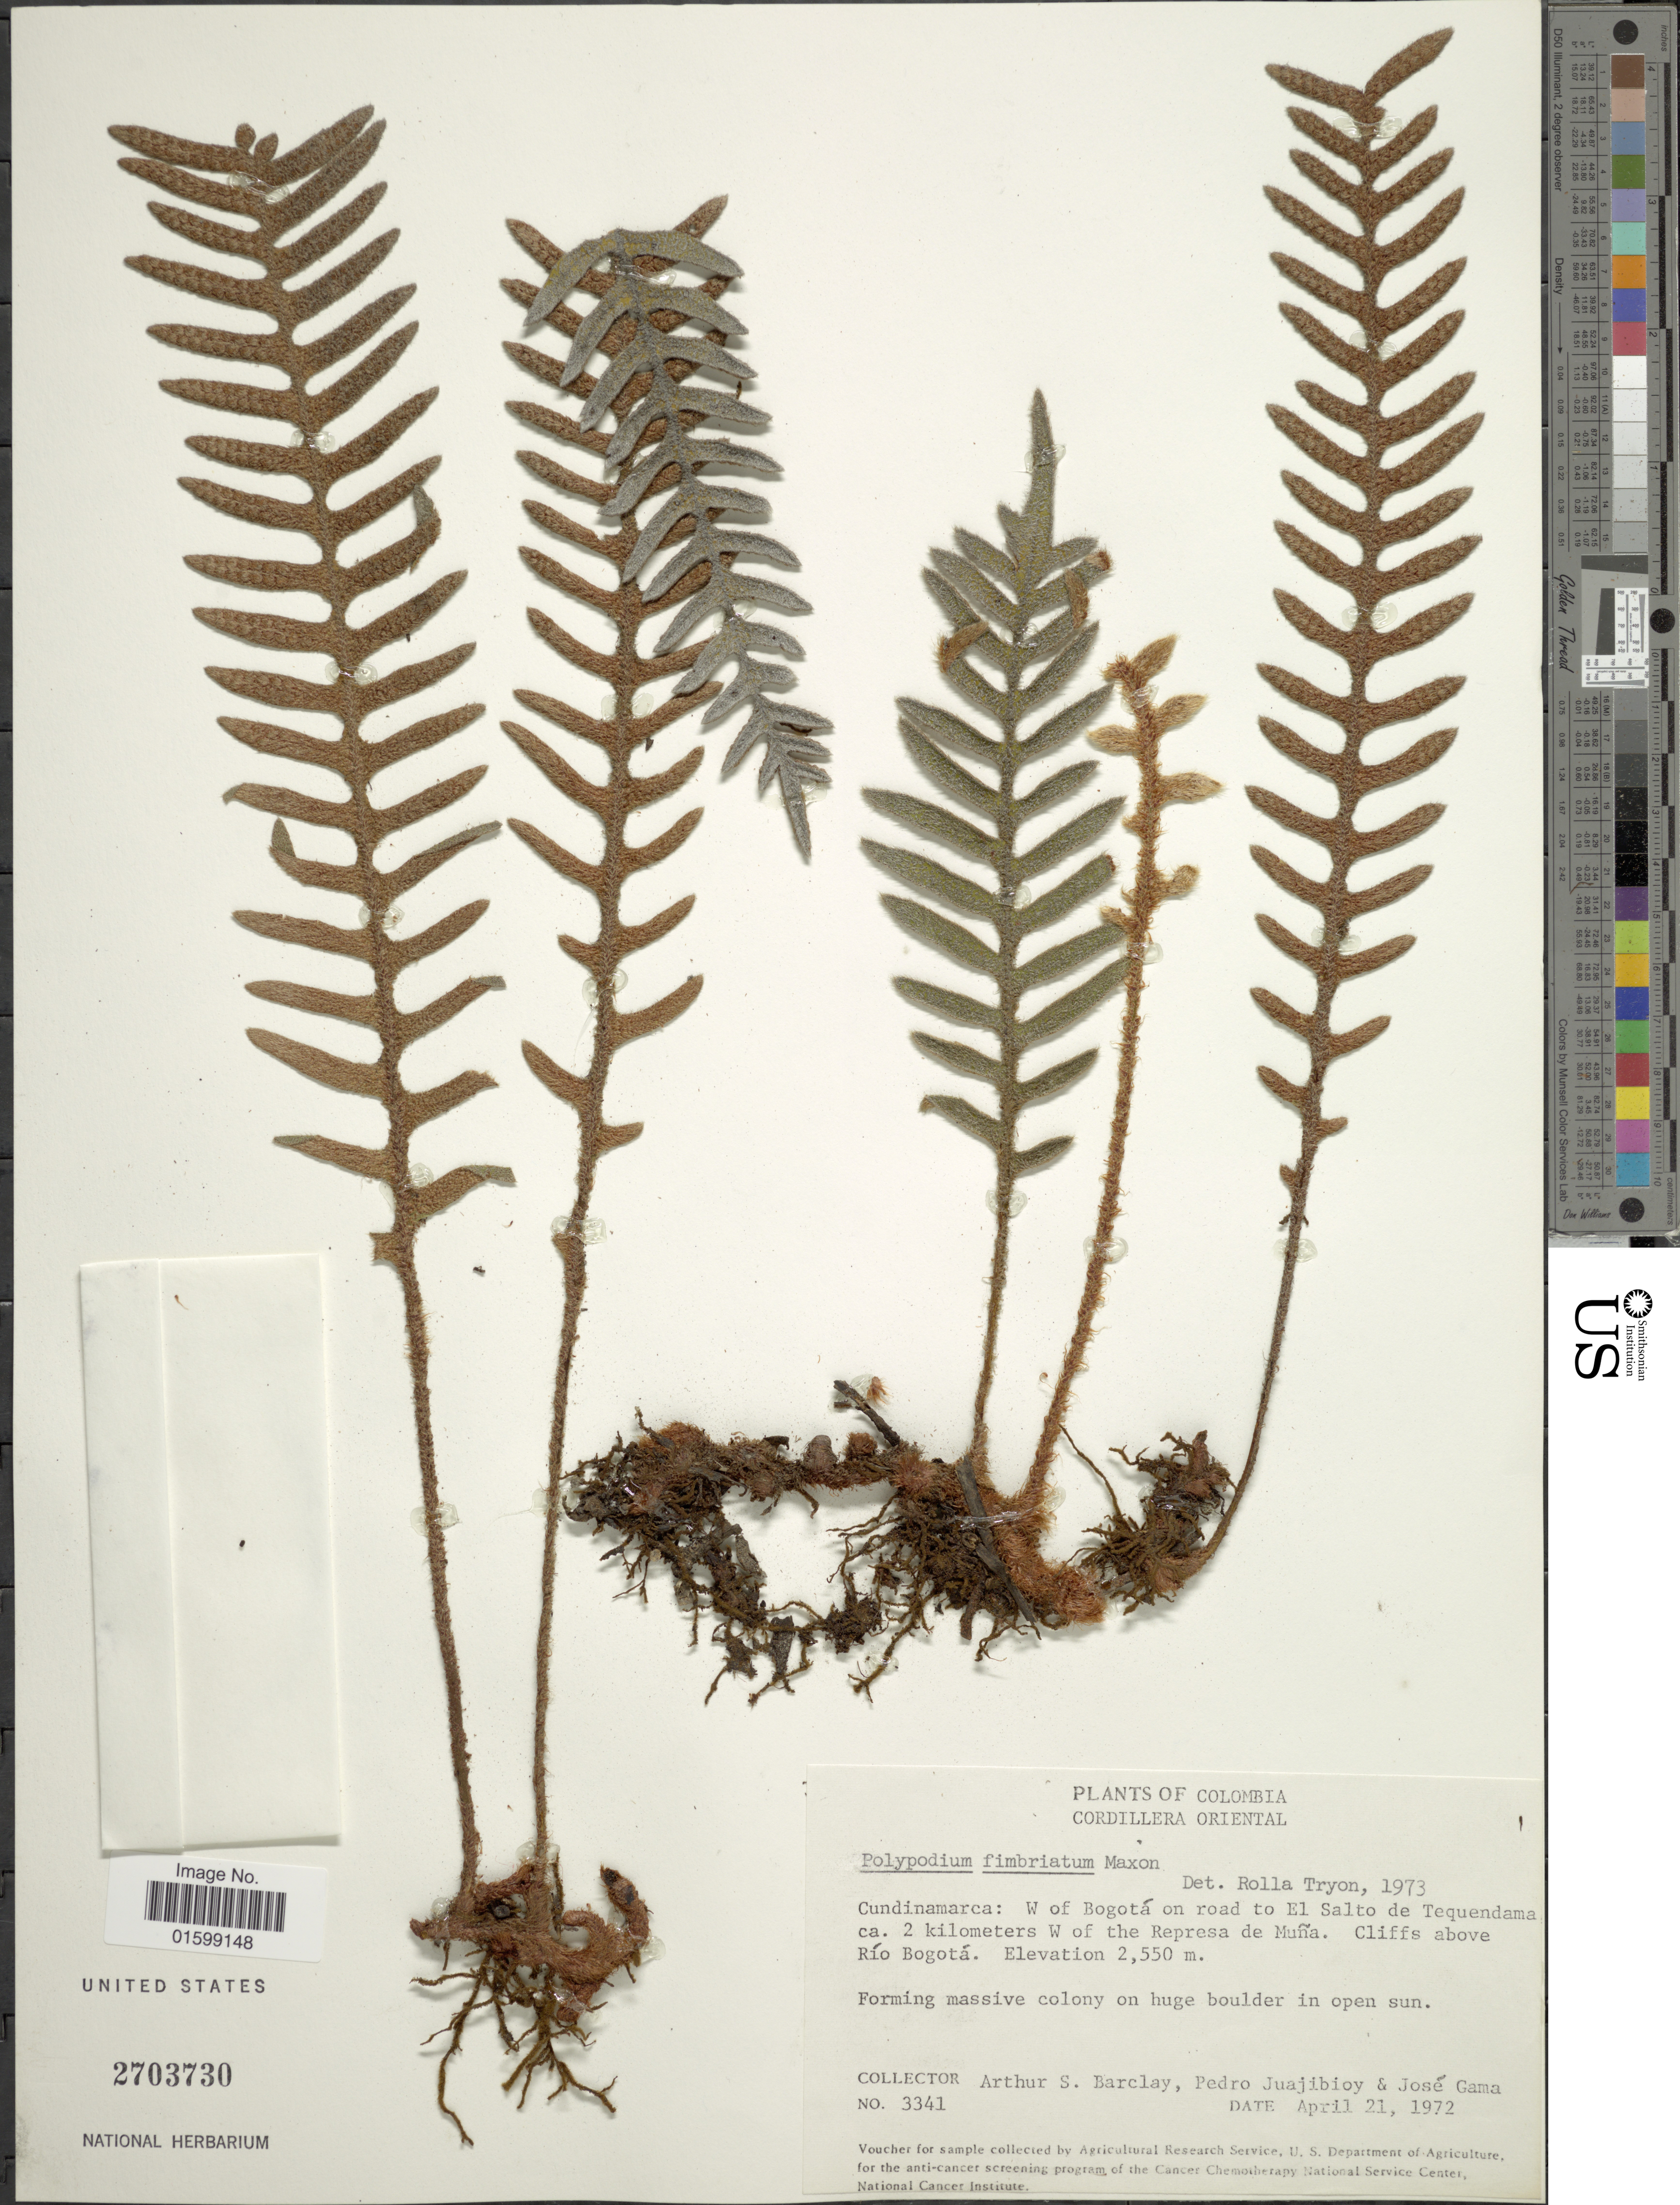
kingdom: Plantae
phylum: Tracheophyta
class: Polypodiopsida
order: Polypodiales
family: Polypodiaceae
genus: Pleopeltis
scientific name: Pleopeltis fimbriata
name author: (Maxon) A.R. Sm.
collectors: A. S. Barclay, P. Juajibioy & J. Gama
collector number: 3341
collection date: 1972-04-21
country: Colombia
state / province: Cundinamarca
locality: Cordillera Oriental, W of Bogotá on road to El Salto te Tequendama, ca. 2 kilomters W of the Represa de Muña, cliffs above Río Bogotá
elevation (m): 2550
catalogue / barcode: US 2703730